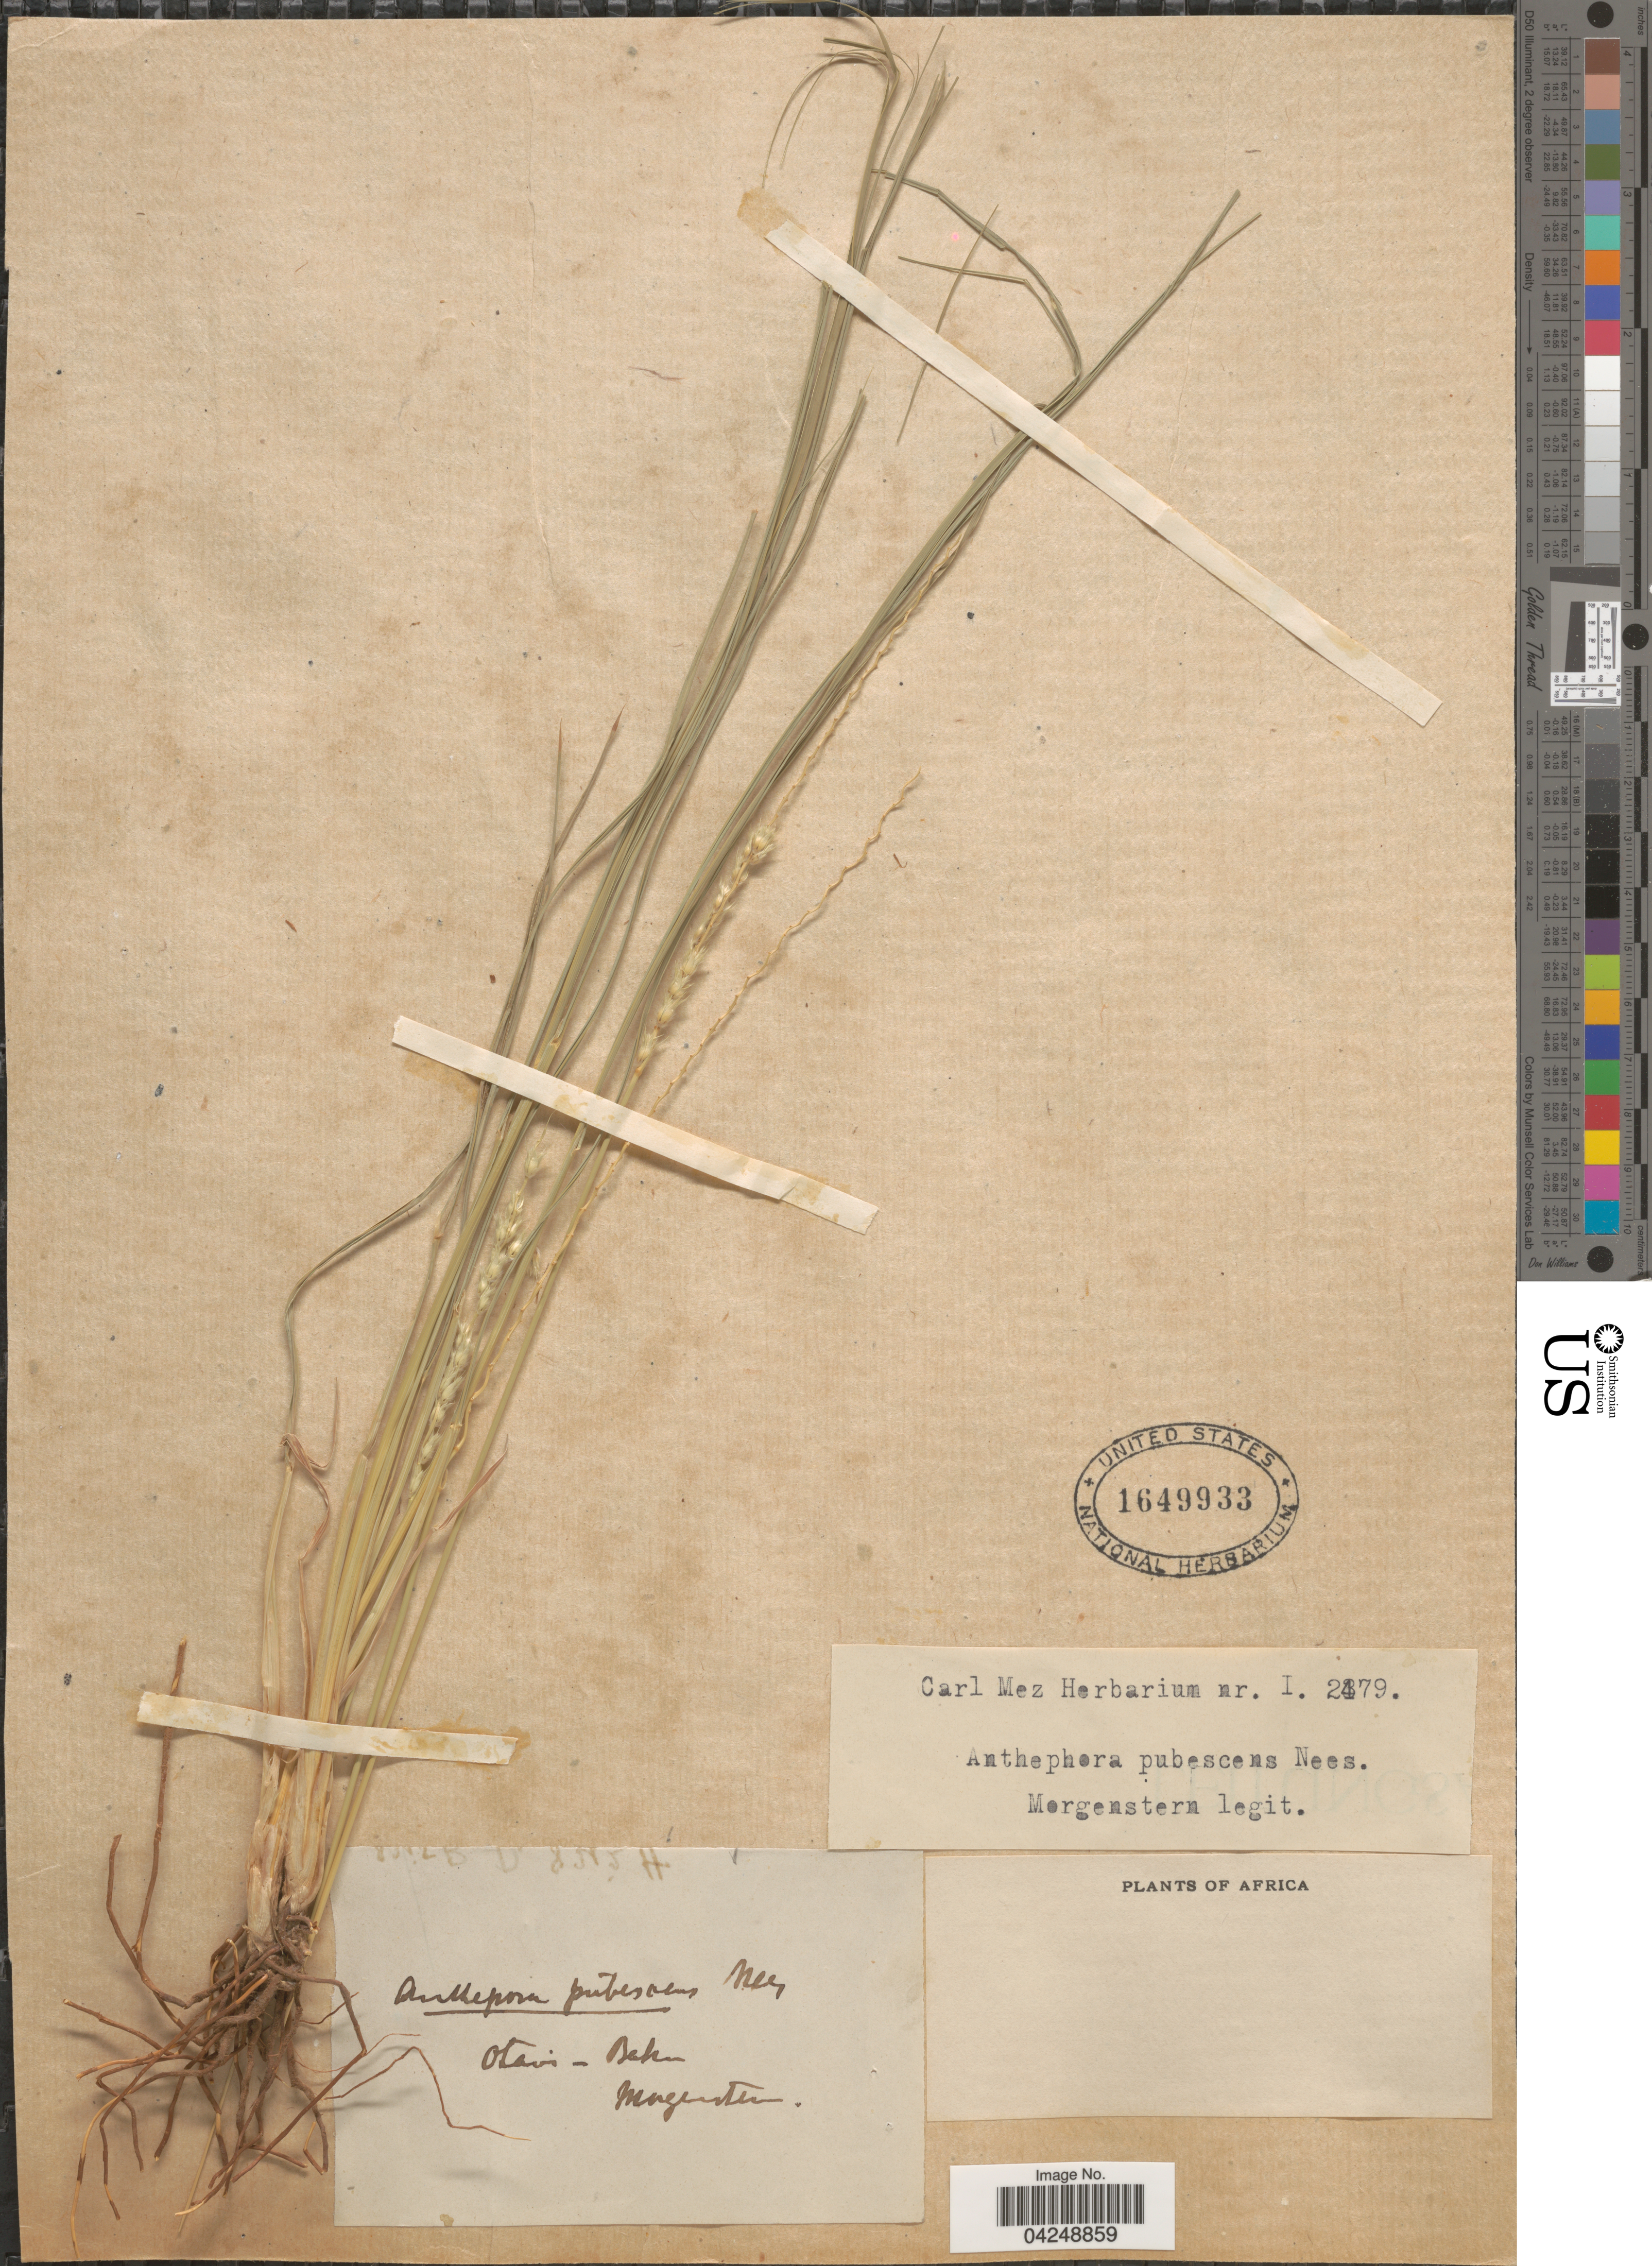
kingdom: Plantae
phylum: Tracheophyta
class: Liliopsida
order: Poales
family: Poaceae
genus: Anthephora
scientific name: Anthephora pubescens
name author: Nees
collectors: -. Morgenstern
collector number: I. 2479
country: Namibia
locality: Otavi - Behr. Africa.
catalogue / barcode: US 1649933